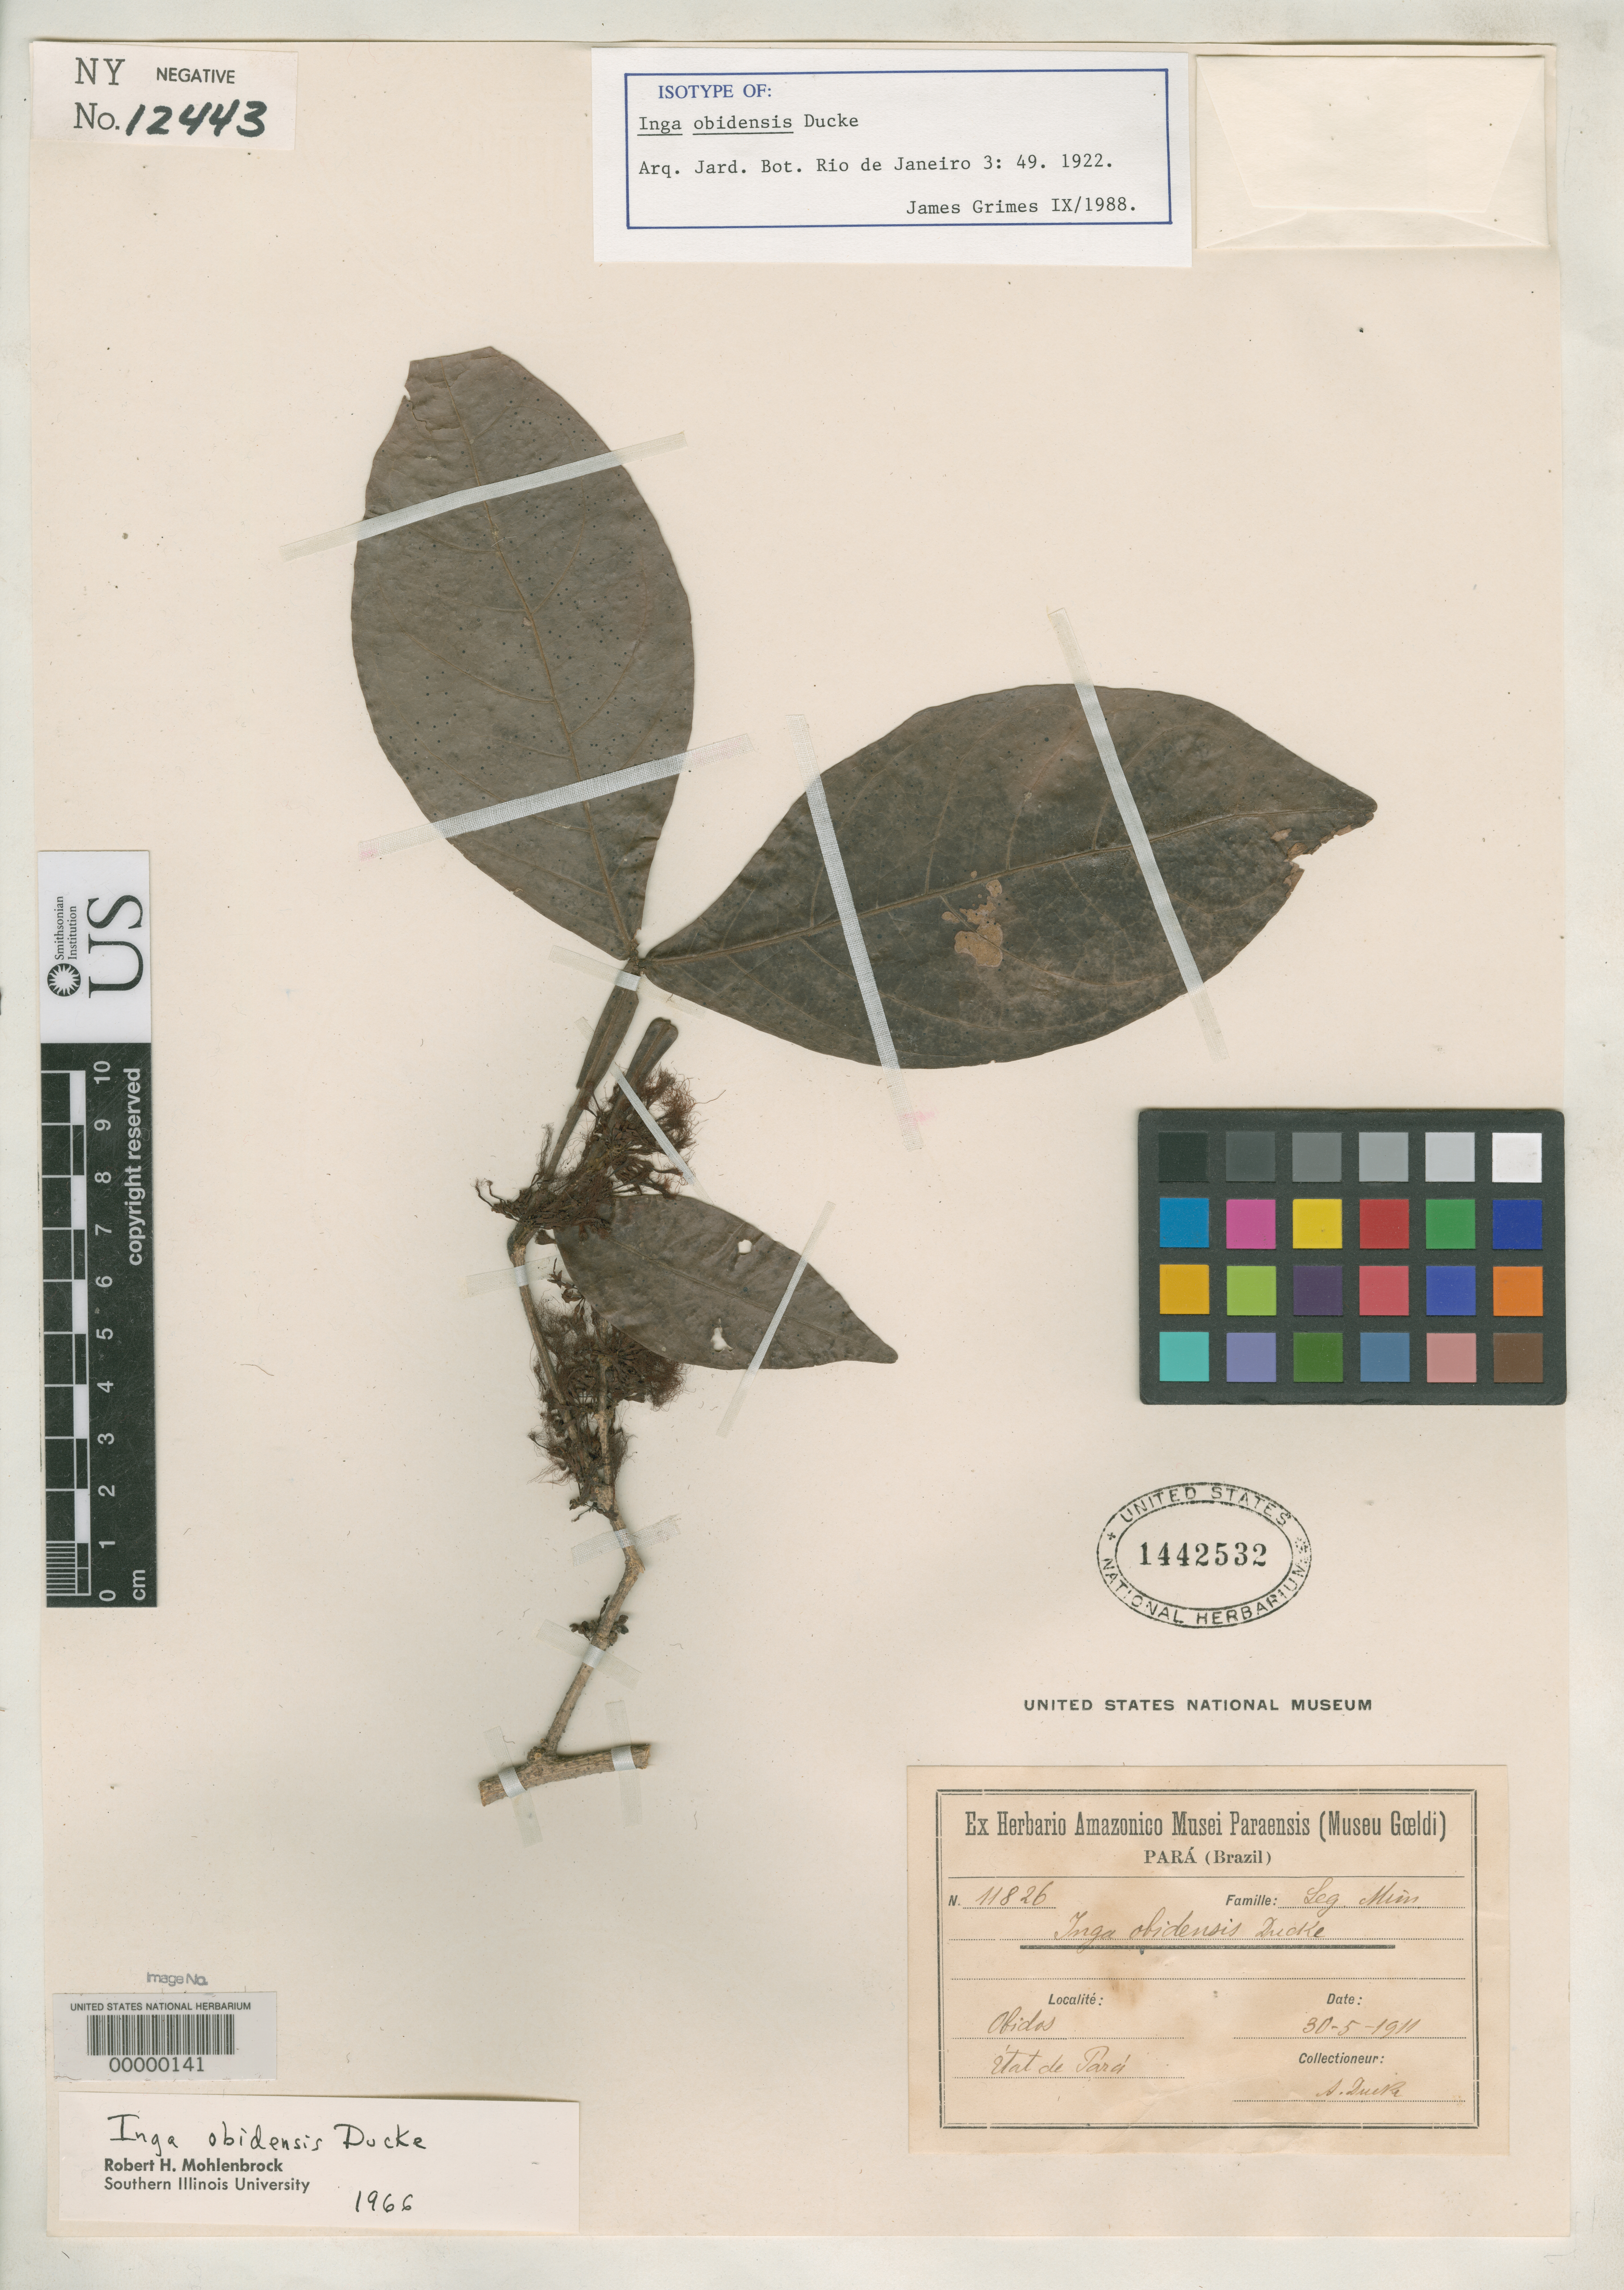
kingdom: Plantae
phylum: Tracheophyta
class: Magnoliopsida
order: Fabales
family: Fabaceae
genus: Inga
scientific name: Inga obidensis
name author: Ducke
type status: Isotype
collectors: A. Ducke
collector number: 11826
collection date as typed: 30 May 1911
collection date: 1911-05-30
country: Brazil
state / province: Pará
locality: Obidos.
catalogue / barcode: US 1442532